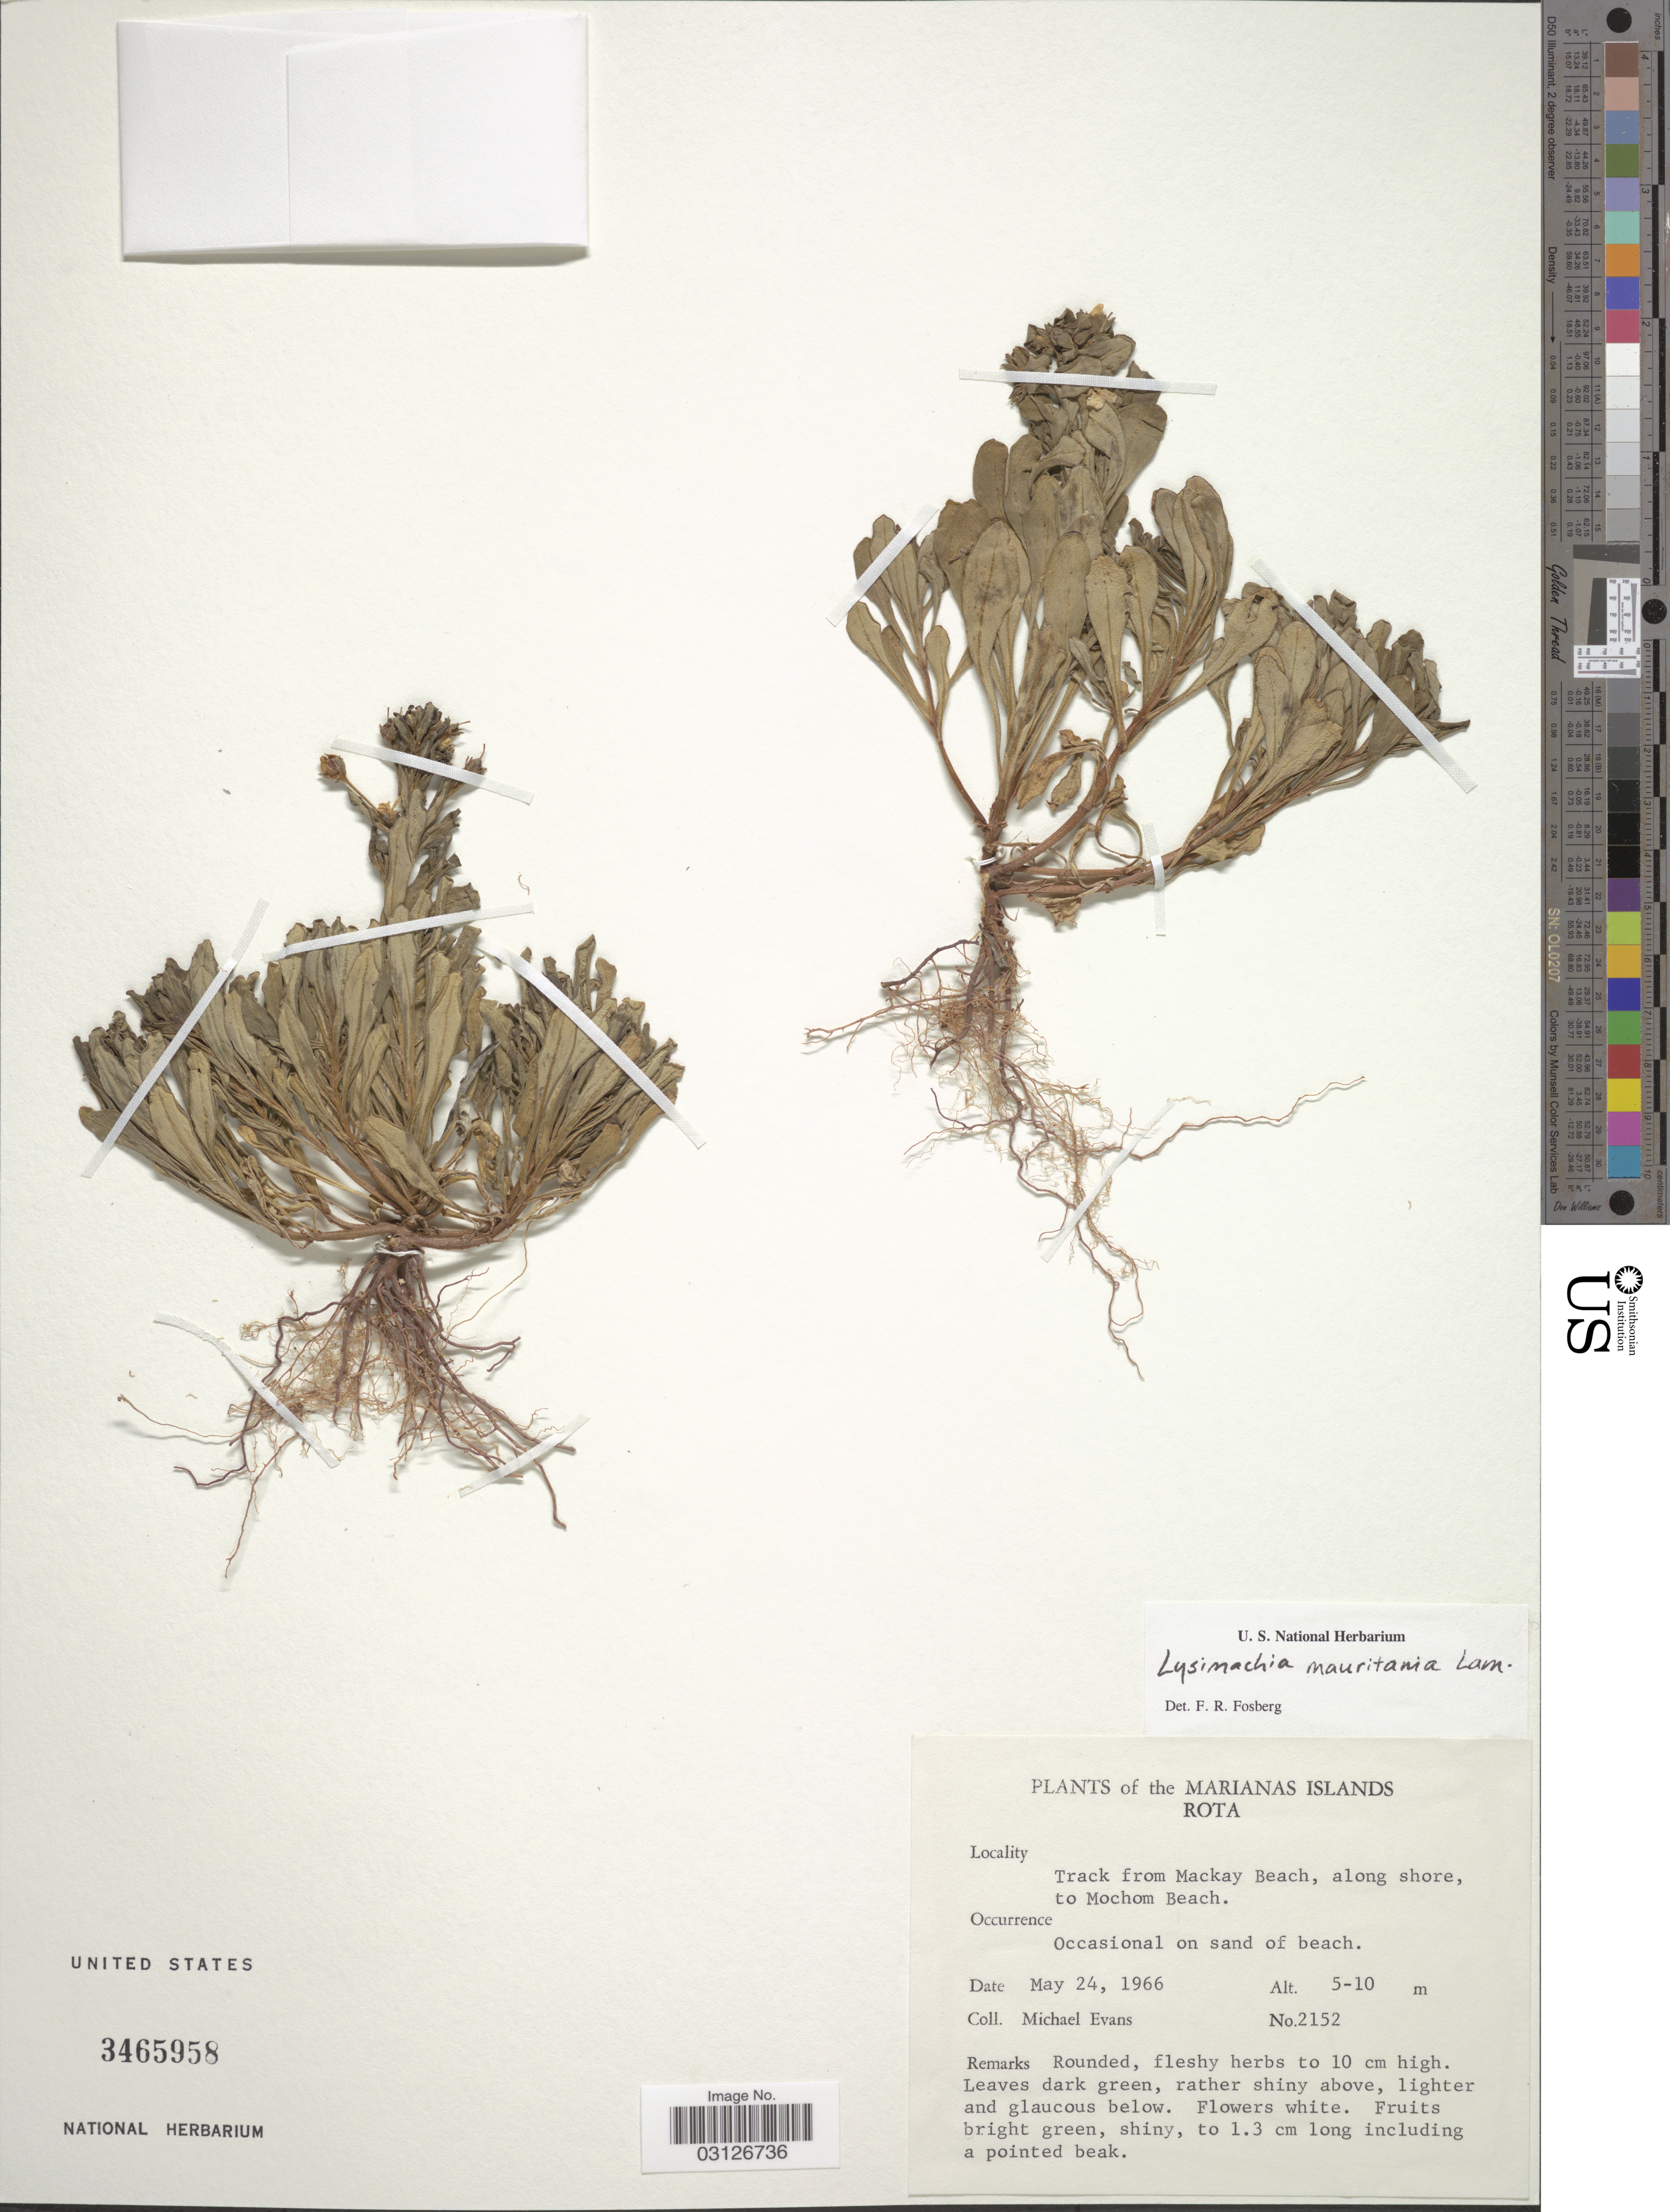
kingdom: Plantae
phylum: Tracheophyta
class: Magnoliopsida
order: Ericales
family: Primulaceae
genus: Lysimachia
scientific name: Lysimachia mauritiana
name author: Lam.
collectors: M. Evans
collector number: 2152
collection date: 1966-05-24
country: Northern Mariana Islands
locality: Rota. Track from Mackay Beach, along shore, to Mochom Beach.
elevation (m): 5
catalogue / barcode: US 3465958